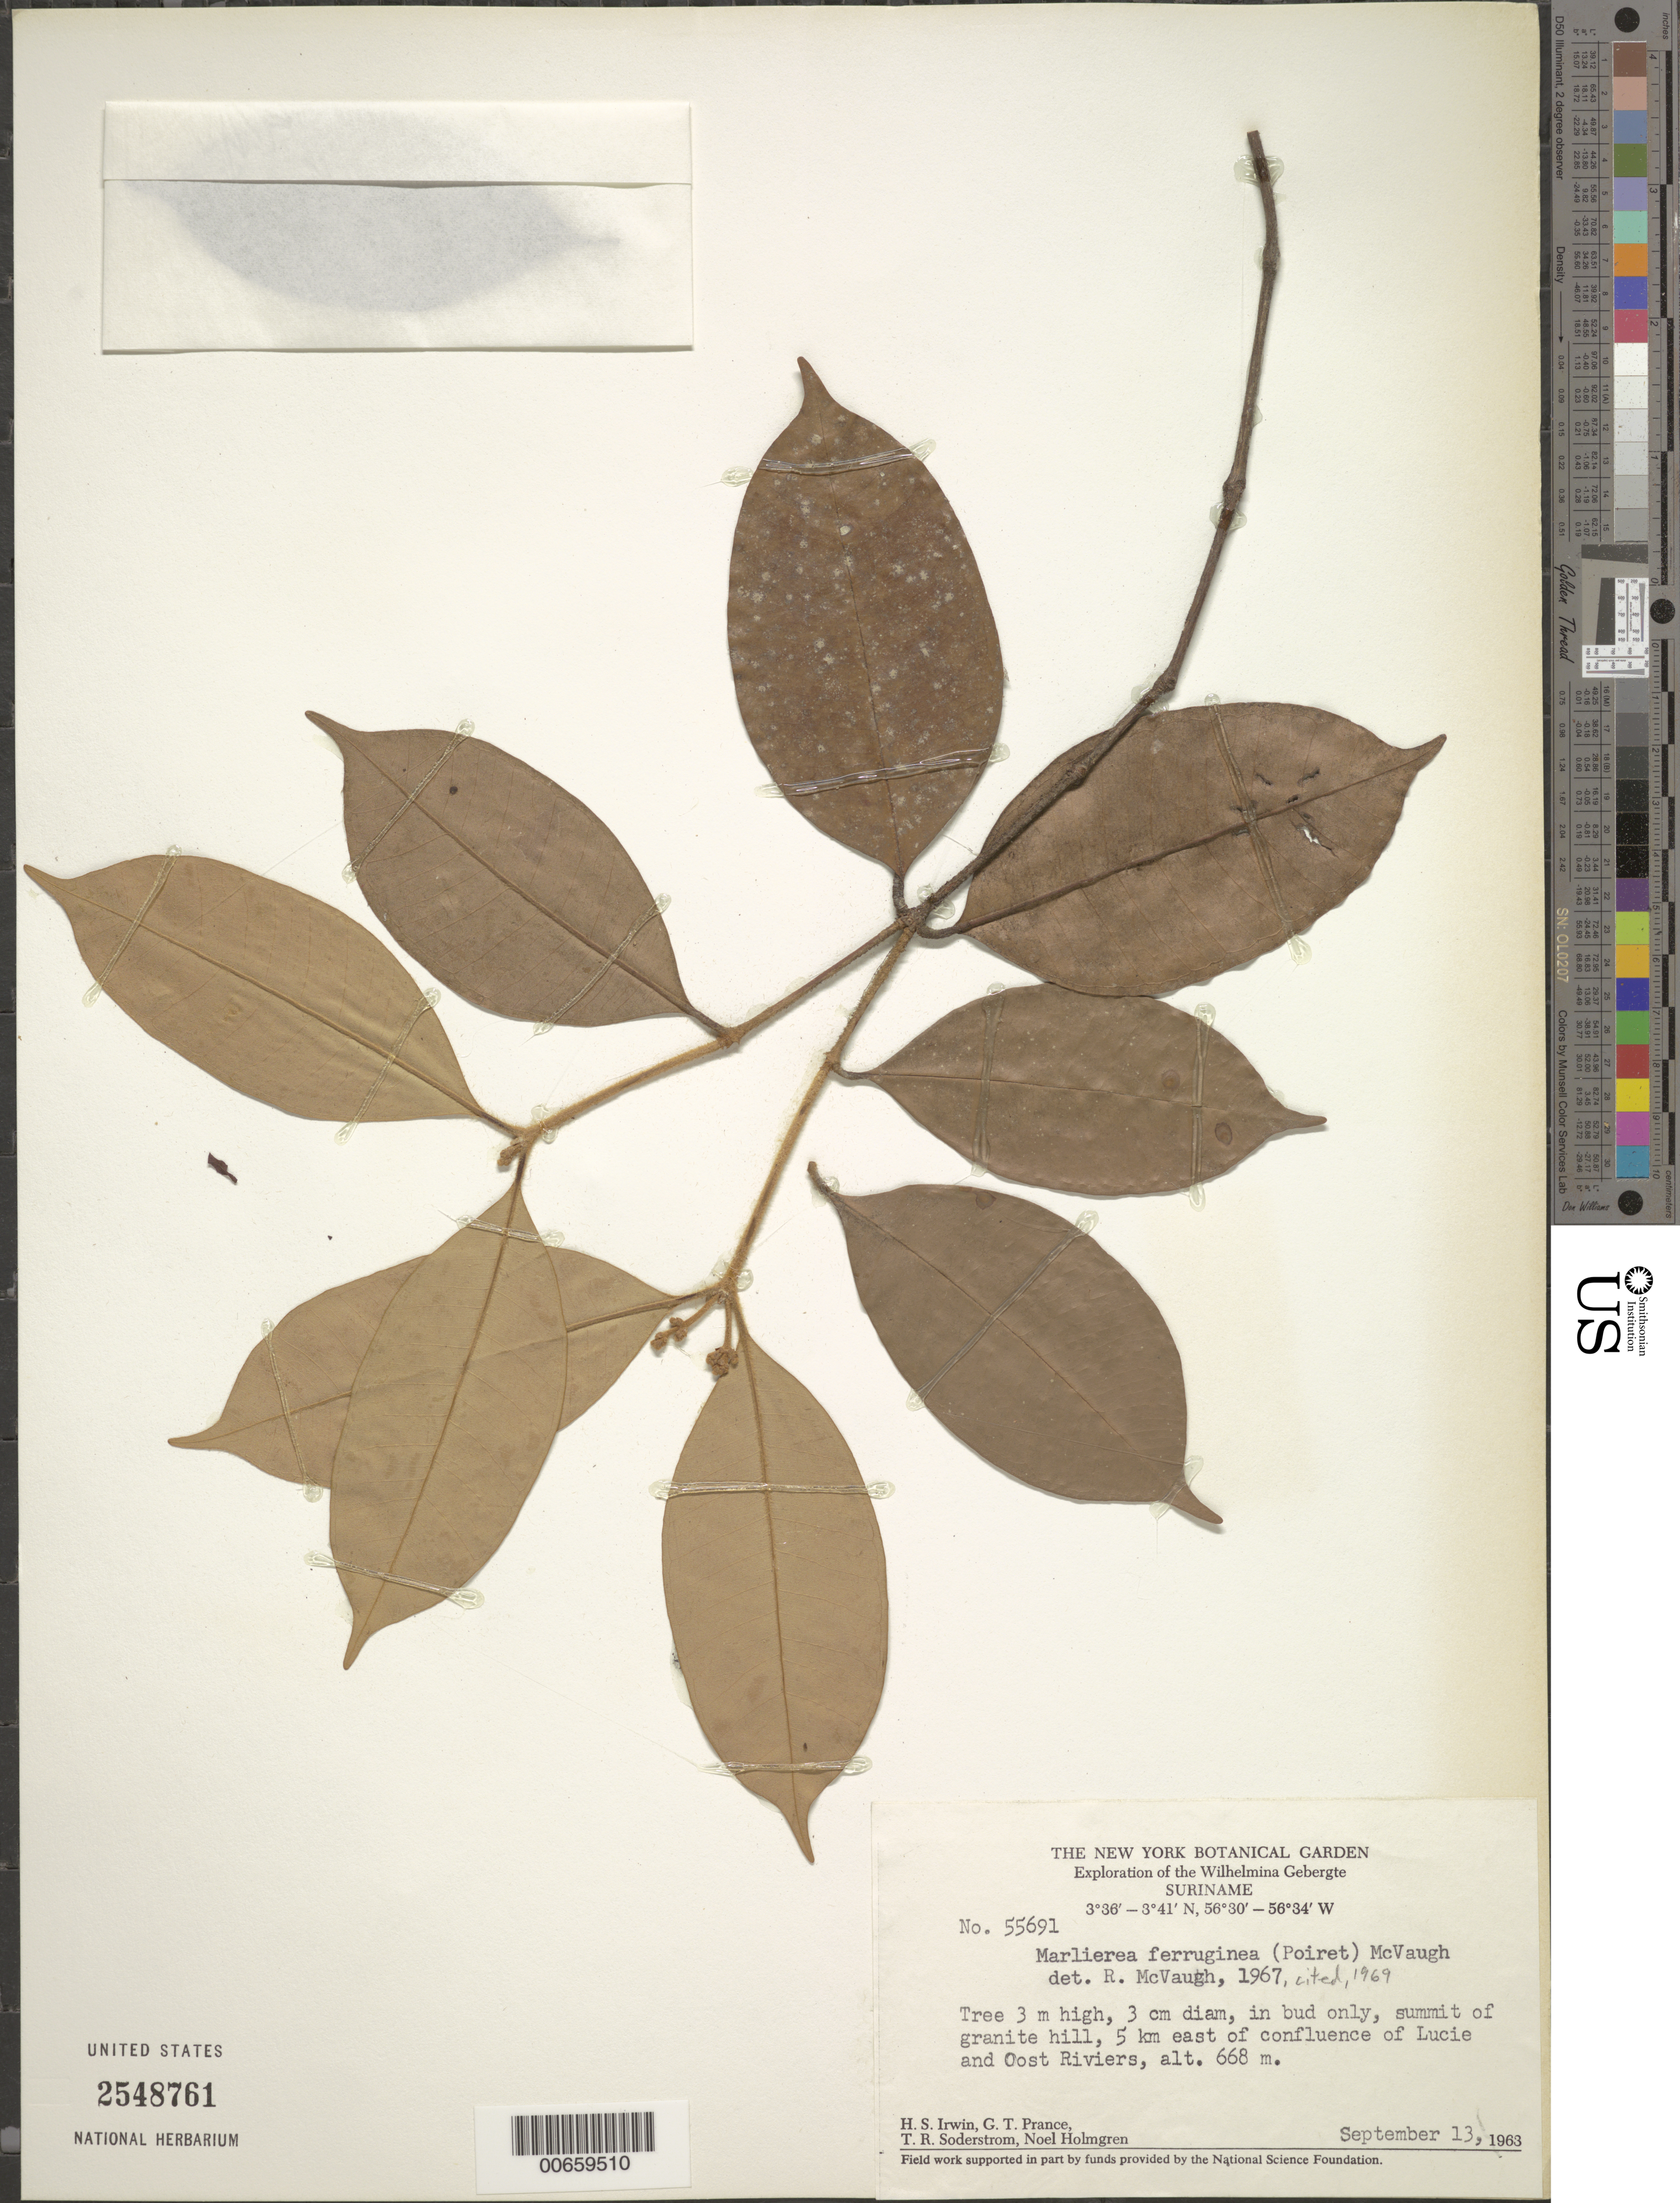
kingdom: Plantae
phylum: Tracheophyta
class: Magnoliopsida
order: Myrtales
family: Myrtaceae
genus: Myrcia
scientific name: Myrcia ferruginea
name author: (Poir.) DC.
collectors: H. Irwin, G. T. Prance, T. R. Soderstrom & N. H. Holmgren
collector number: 55691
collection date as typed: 13-Sep-63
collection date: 1963-09-13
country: Suriname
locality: Lucie R., 5 km E confluence with Oost R., Wilhelmina Gebergte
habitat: Summit of granite hill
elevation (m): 668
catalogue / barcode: US 2548761